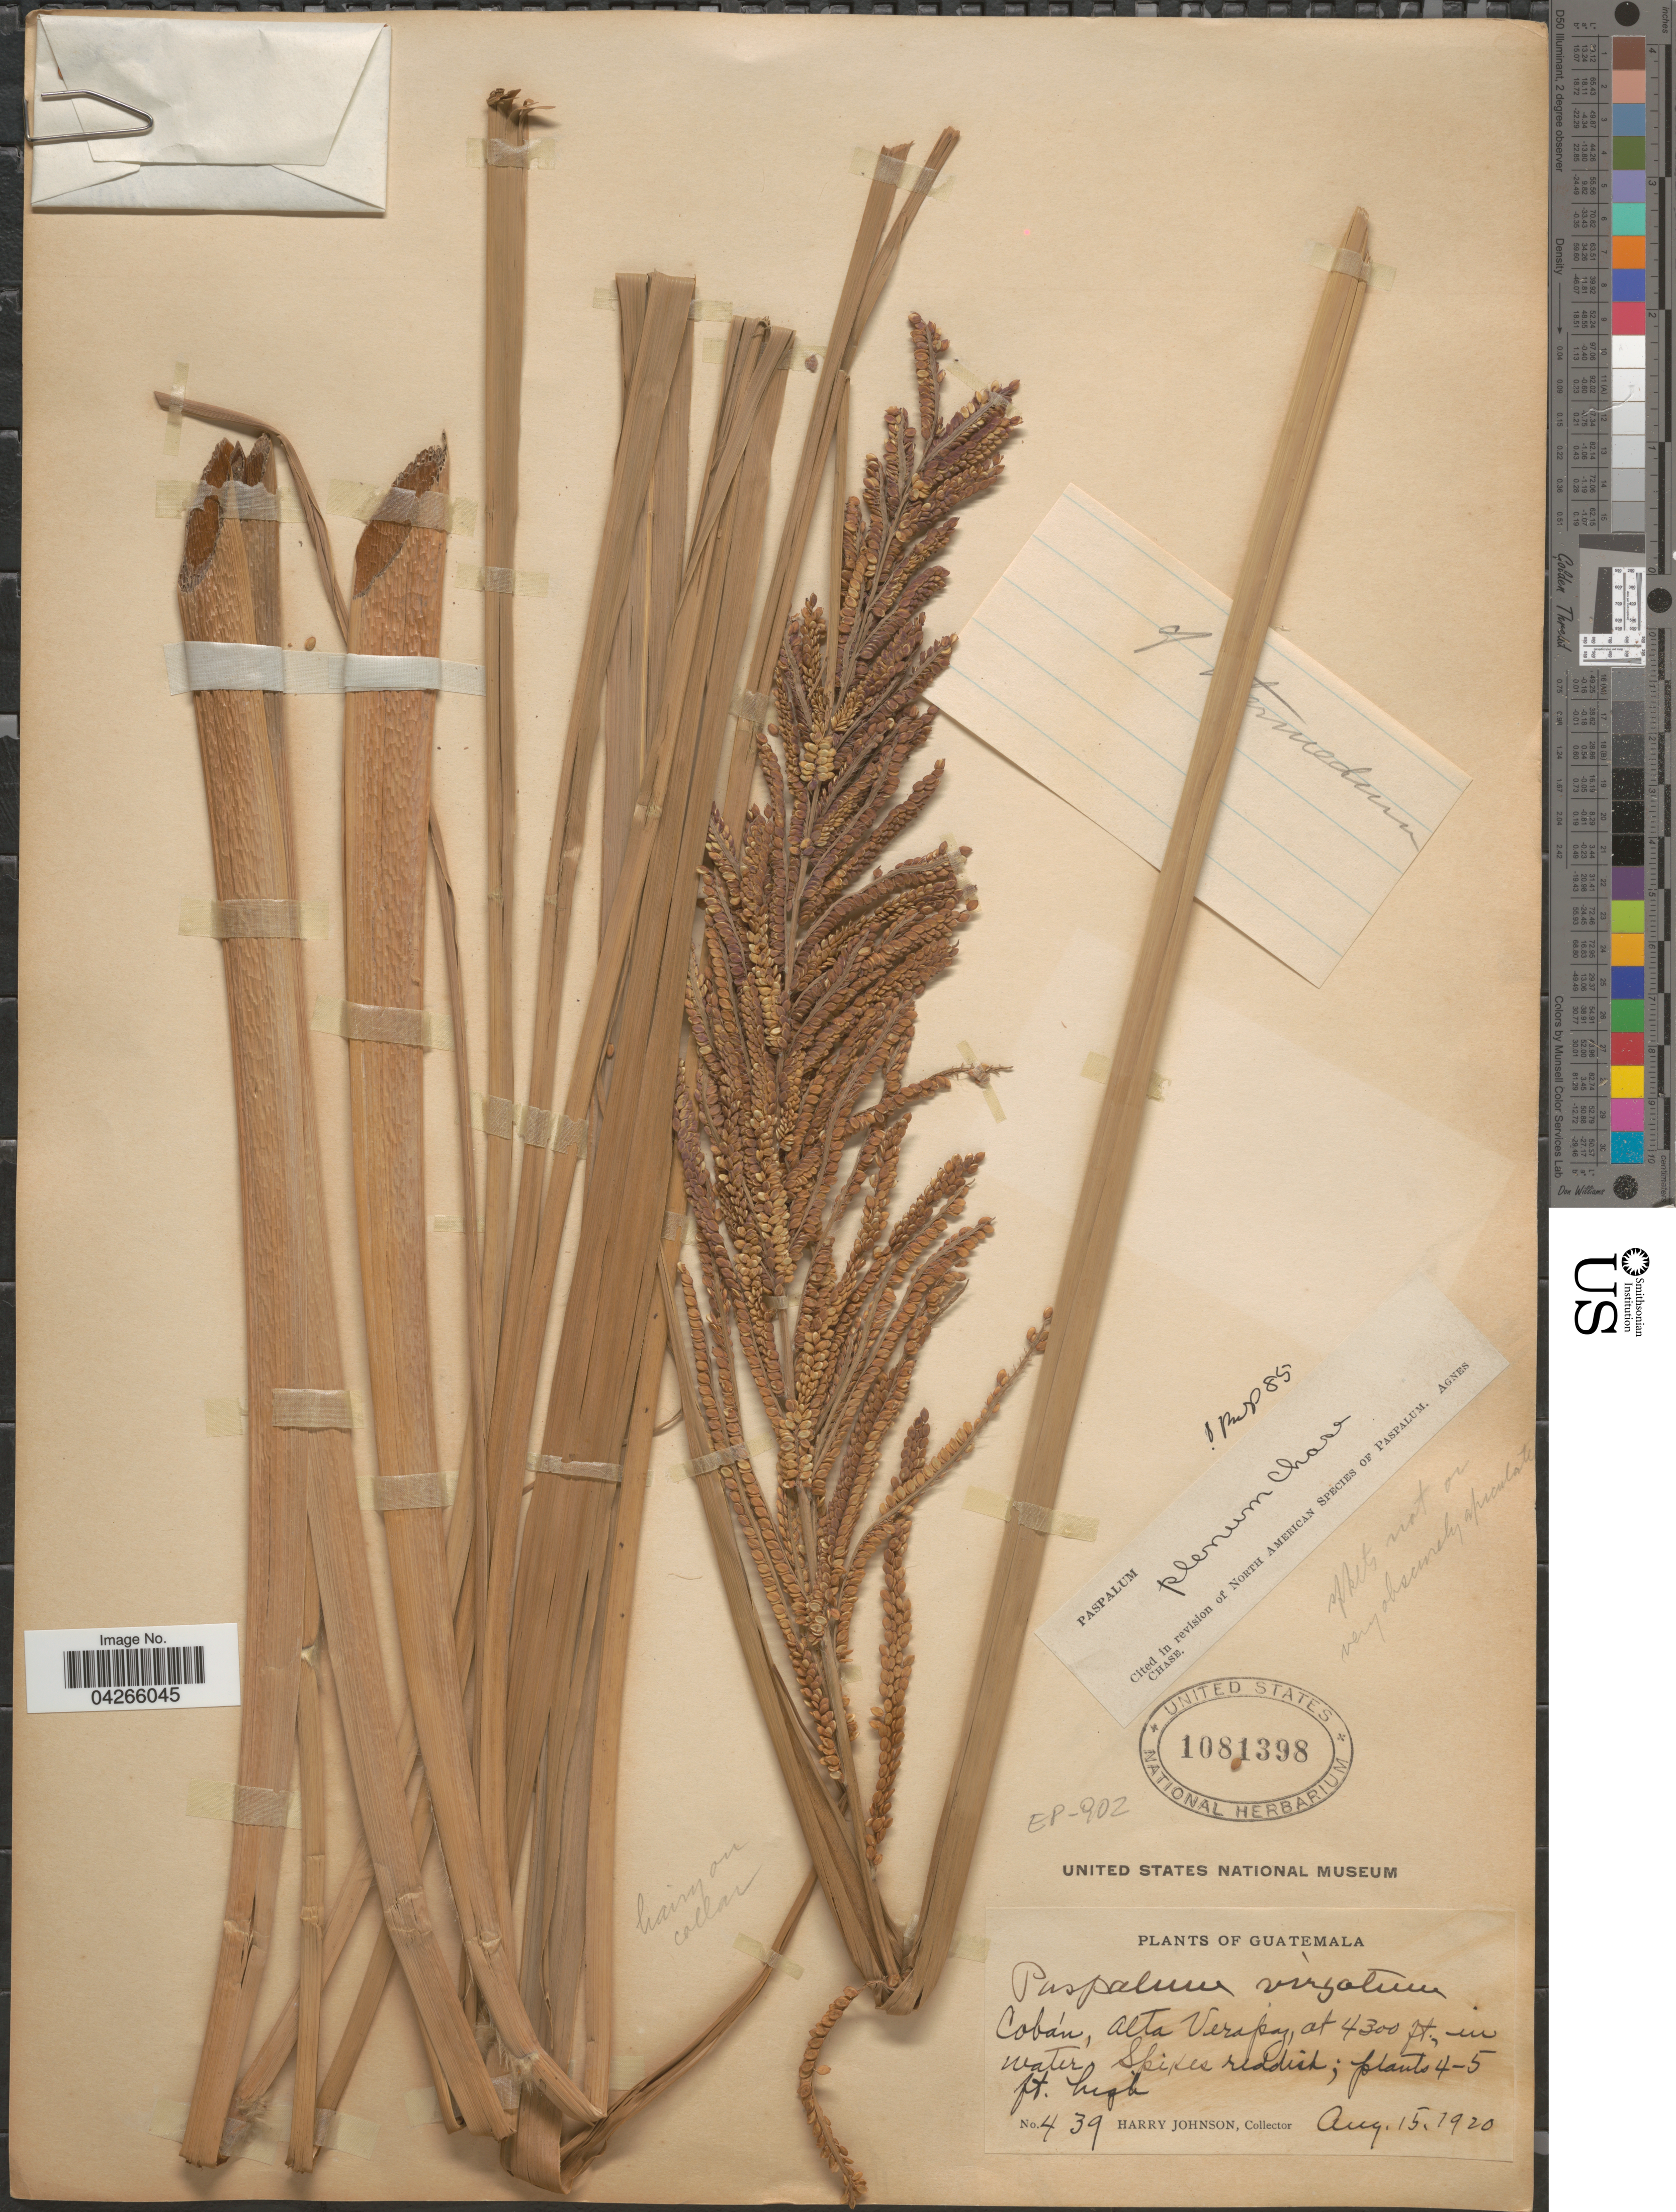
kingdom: Plantae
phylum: Tracheophyta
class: Liliopsida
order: Poales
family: Poaceae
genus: Paspalum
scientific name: Paspalum virgatum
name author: L.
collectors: H. Johnson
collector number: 439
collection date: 1920-08-15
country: Guatemala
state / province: Alta Verapaz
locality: Cobán.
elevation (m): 1311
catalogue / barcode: US 1081398